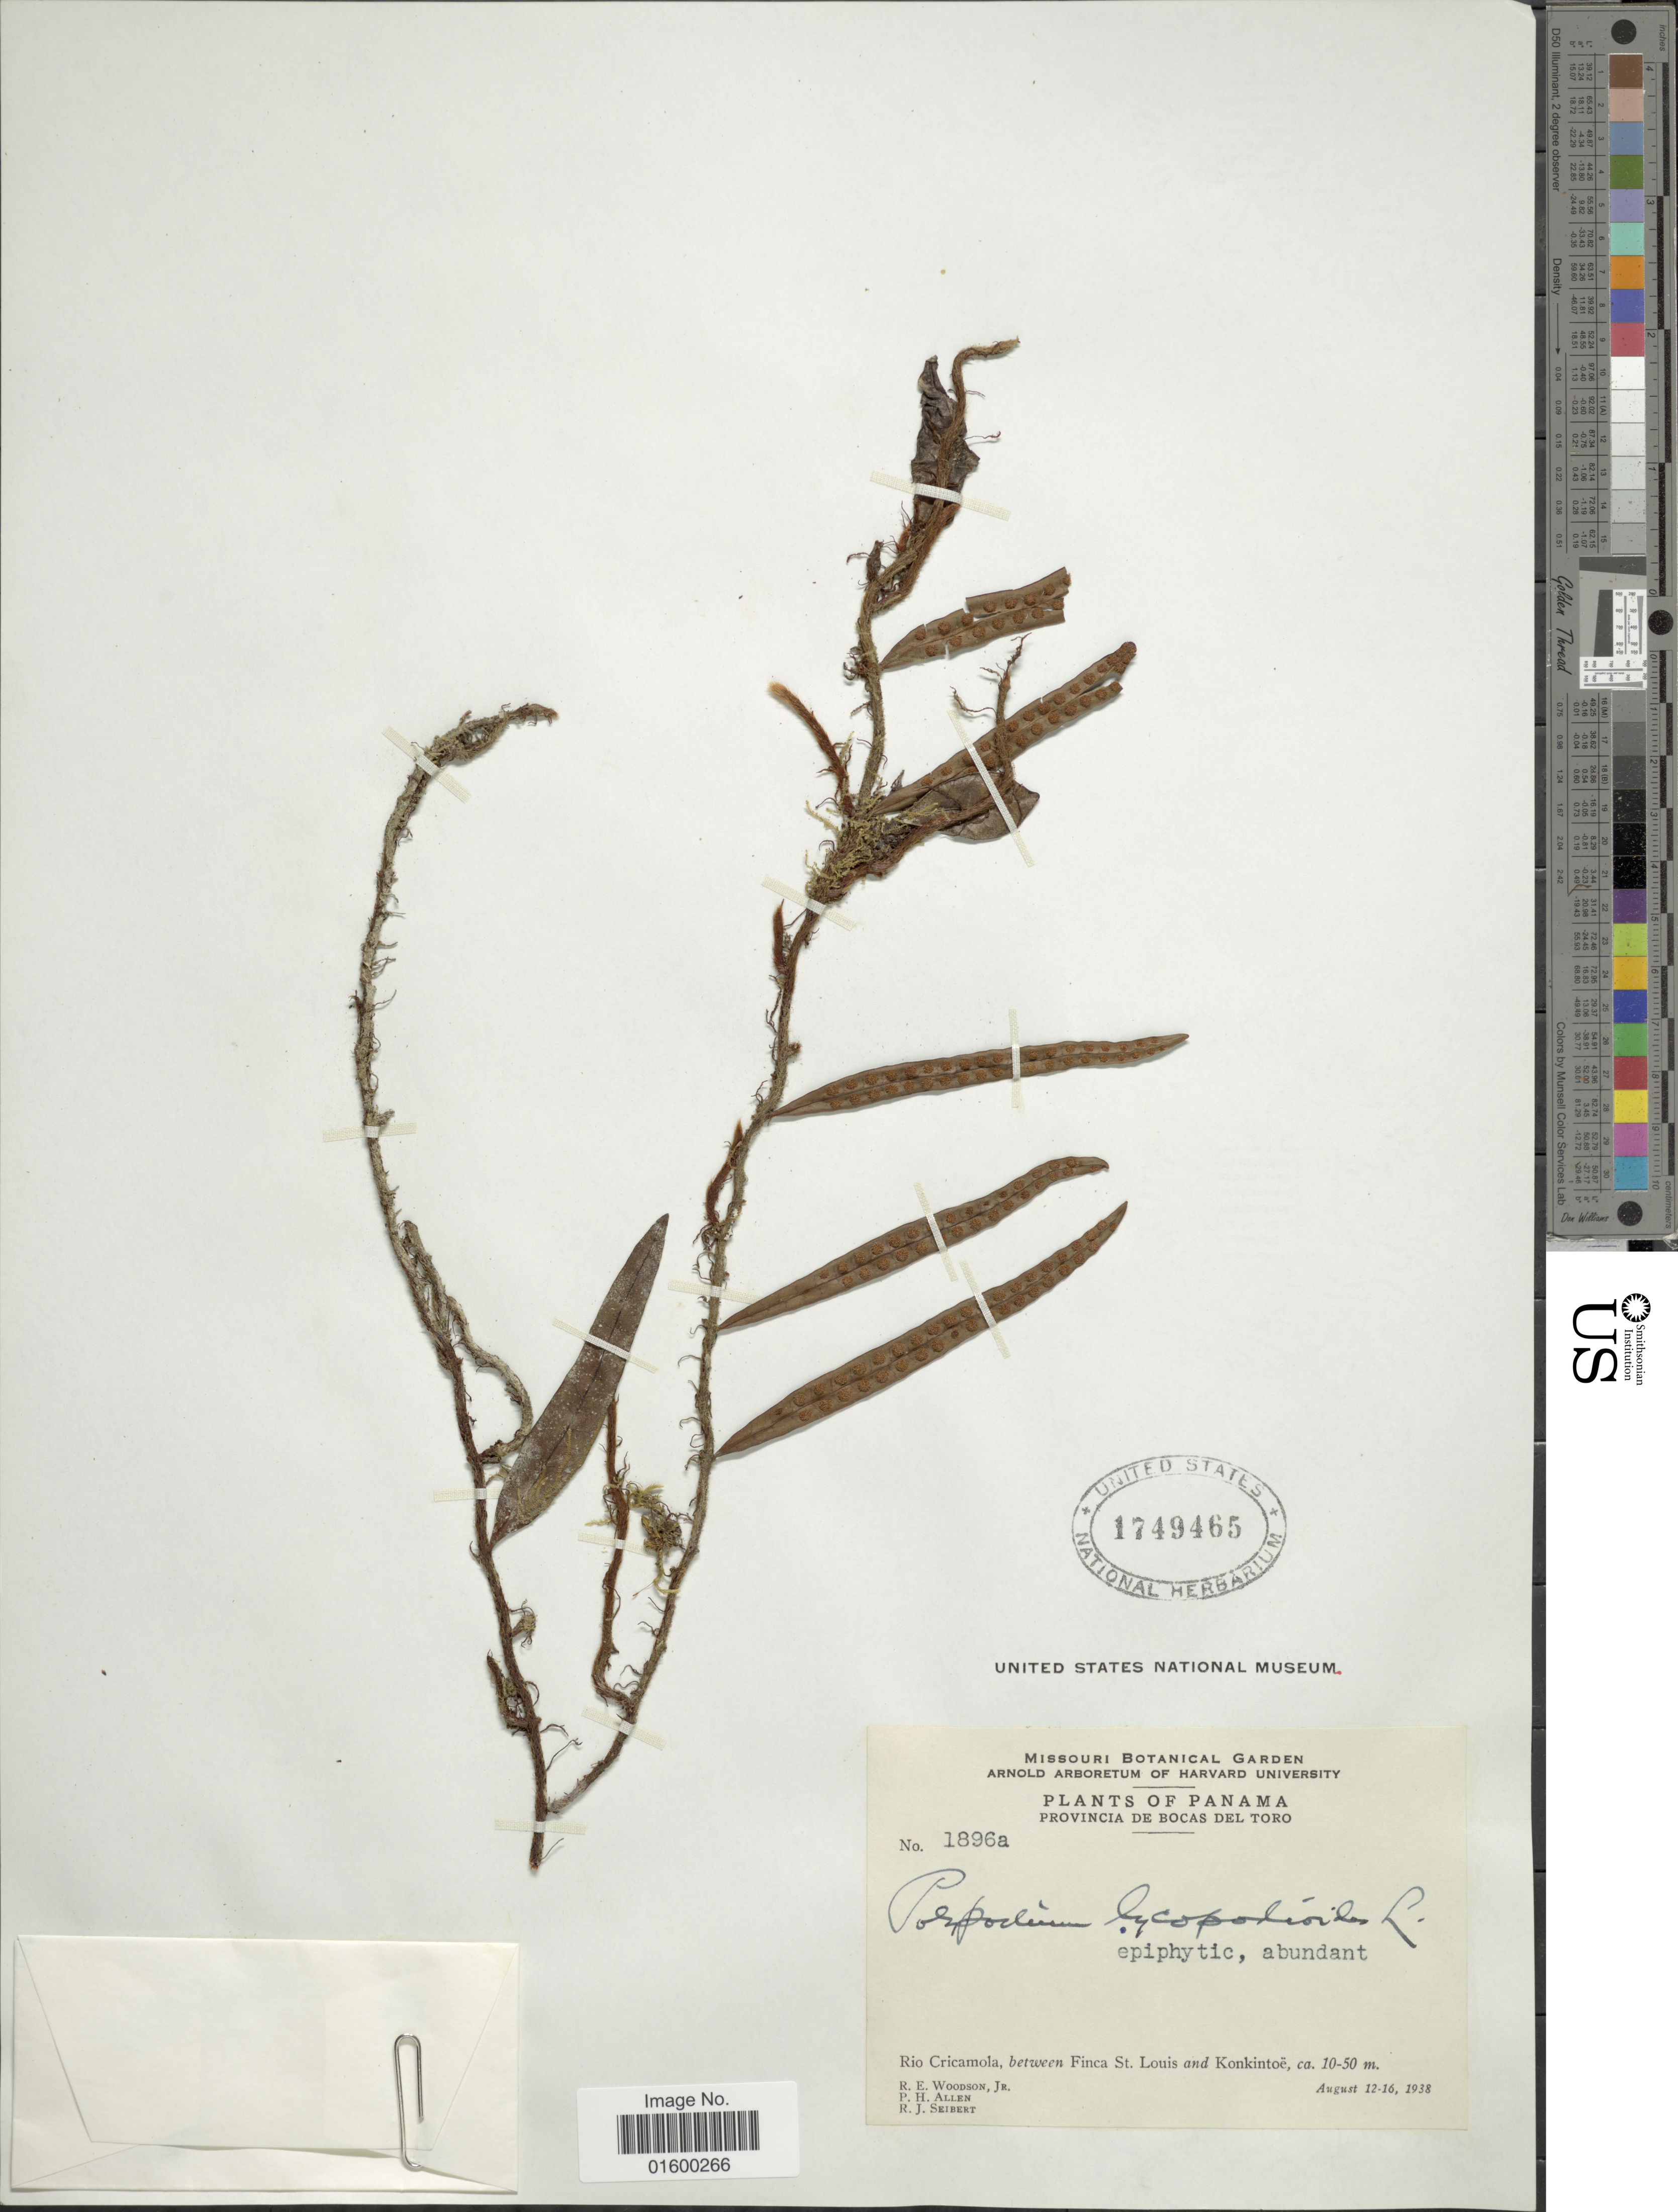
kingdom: Plantae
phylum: Tracheophyta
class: Polypodiopsida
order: Polypodiales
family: Polypodiaceae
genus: Microgramma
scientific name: Microgramma lycopodioides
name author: (L.) Copel.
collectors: R. E. Woodson, P. H. Allen & R. J. Seibert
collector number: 1896a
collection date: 1938-08-12/1938-08-16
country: Panama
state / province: Bocas del Toro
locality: Provincia Bocas del Toro, Rio Cricamola, between Finca St. Louis and Konkintoe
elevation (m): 10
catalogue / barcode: US 1749465